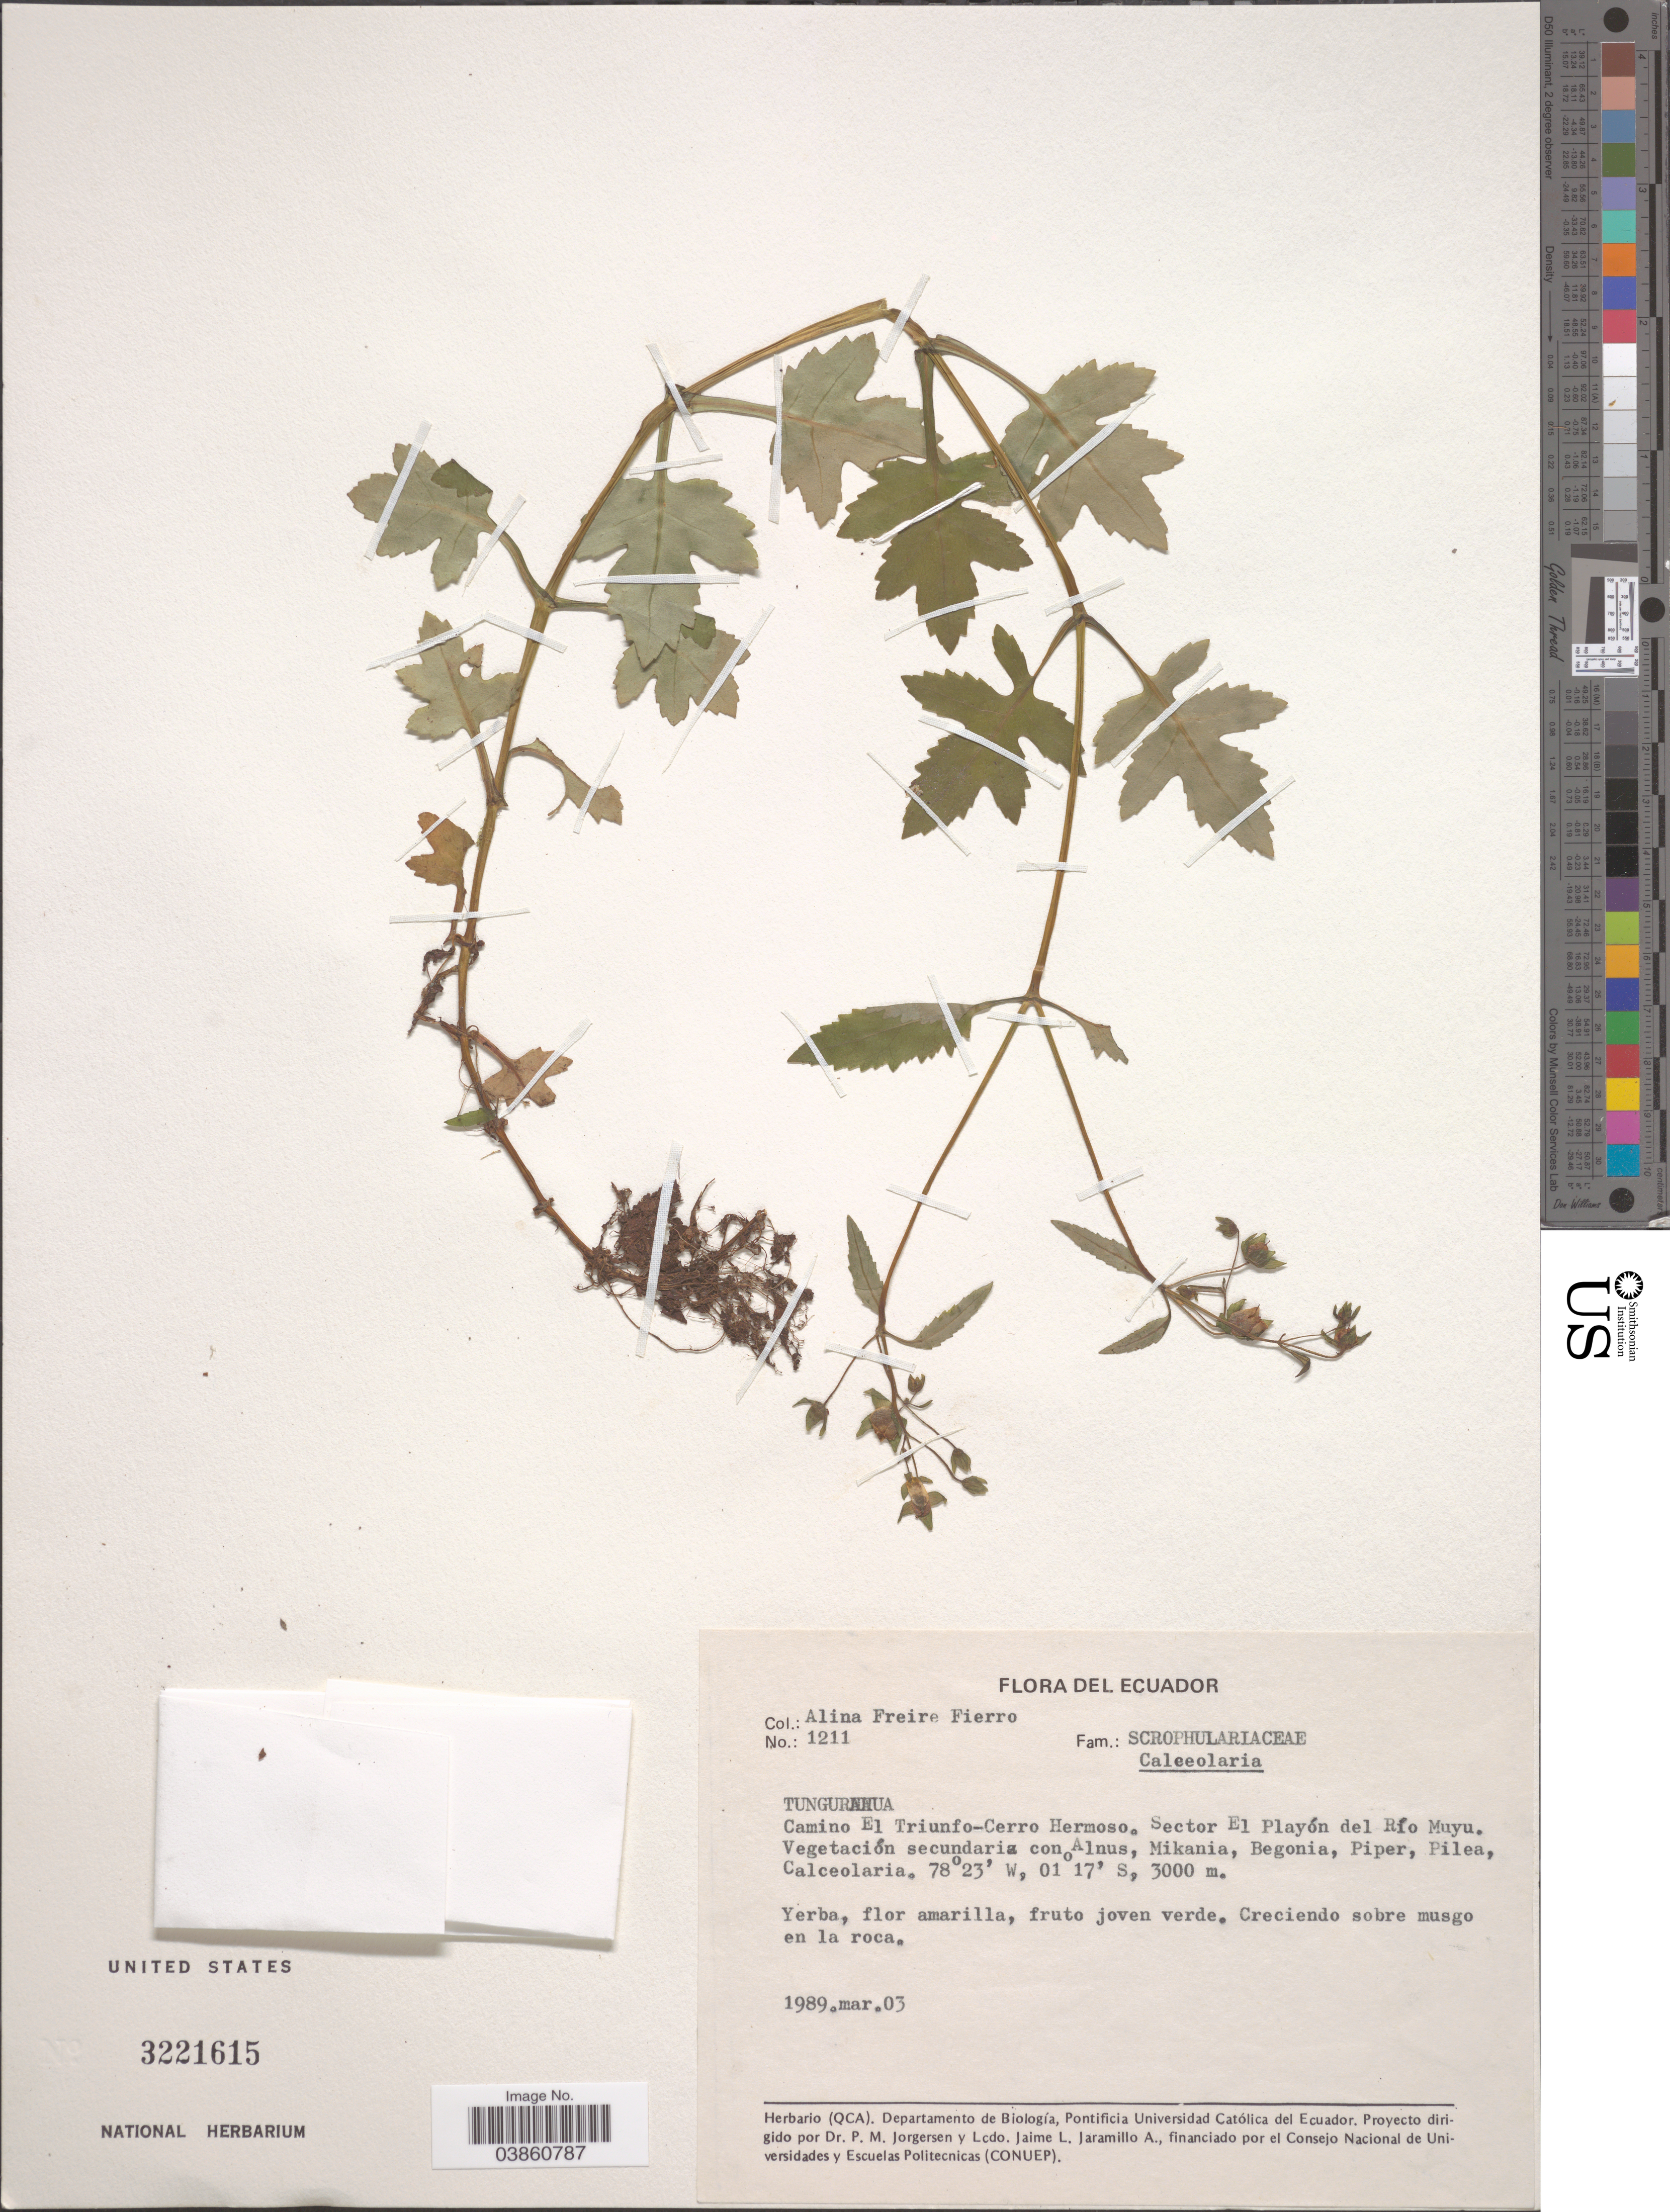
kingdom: Plantae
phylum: Tracheophyta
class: Magnoliopsida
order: Lamiales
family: Calceolariaceae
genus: Calceolaria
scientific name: Calceolaria sp.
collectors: A. Freire-Fierro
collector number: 1211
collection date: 1989-03-03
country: Ecuador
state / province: Tungurahua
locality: Camino El Triunfo-Cerro Hermoso. Sector El Playón del Río Miyu.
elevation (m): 3000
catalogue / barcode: US 3221615